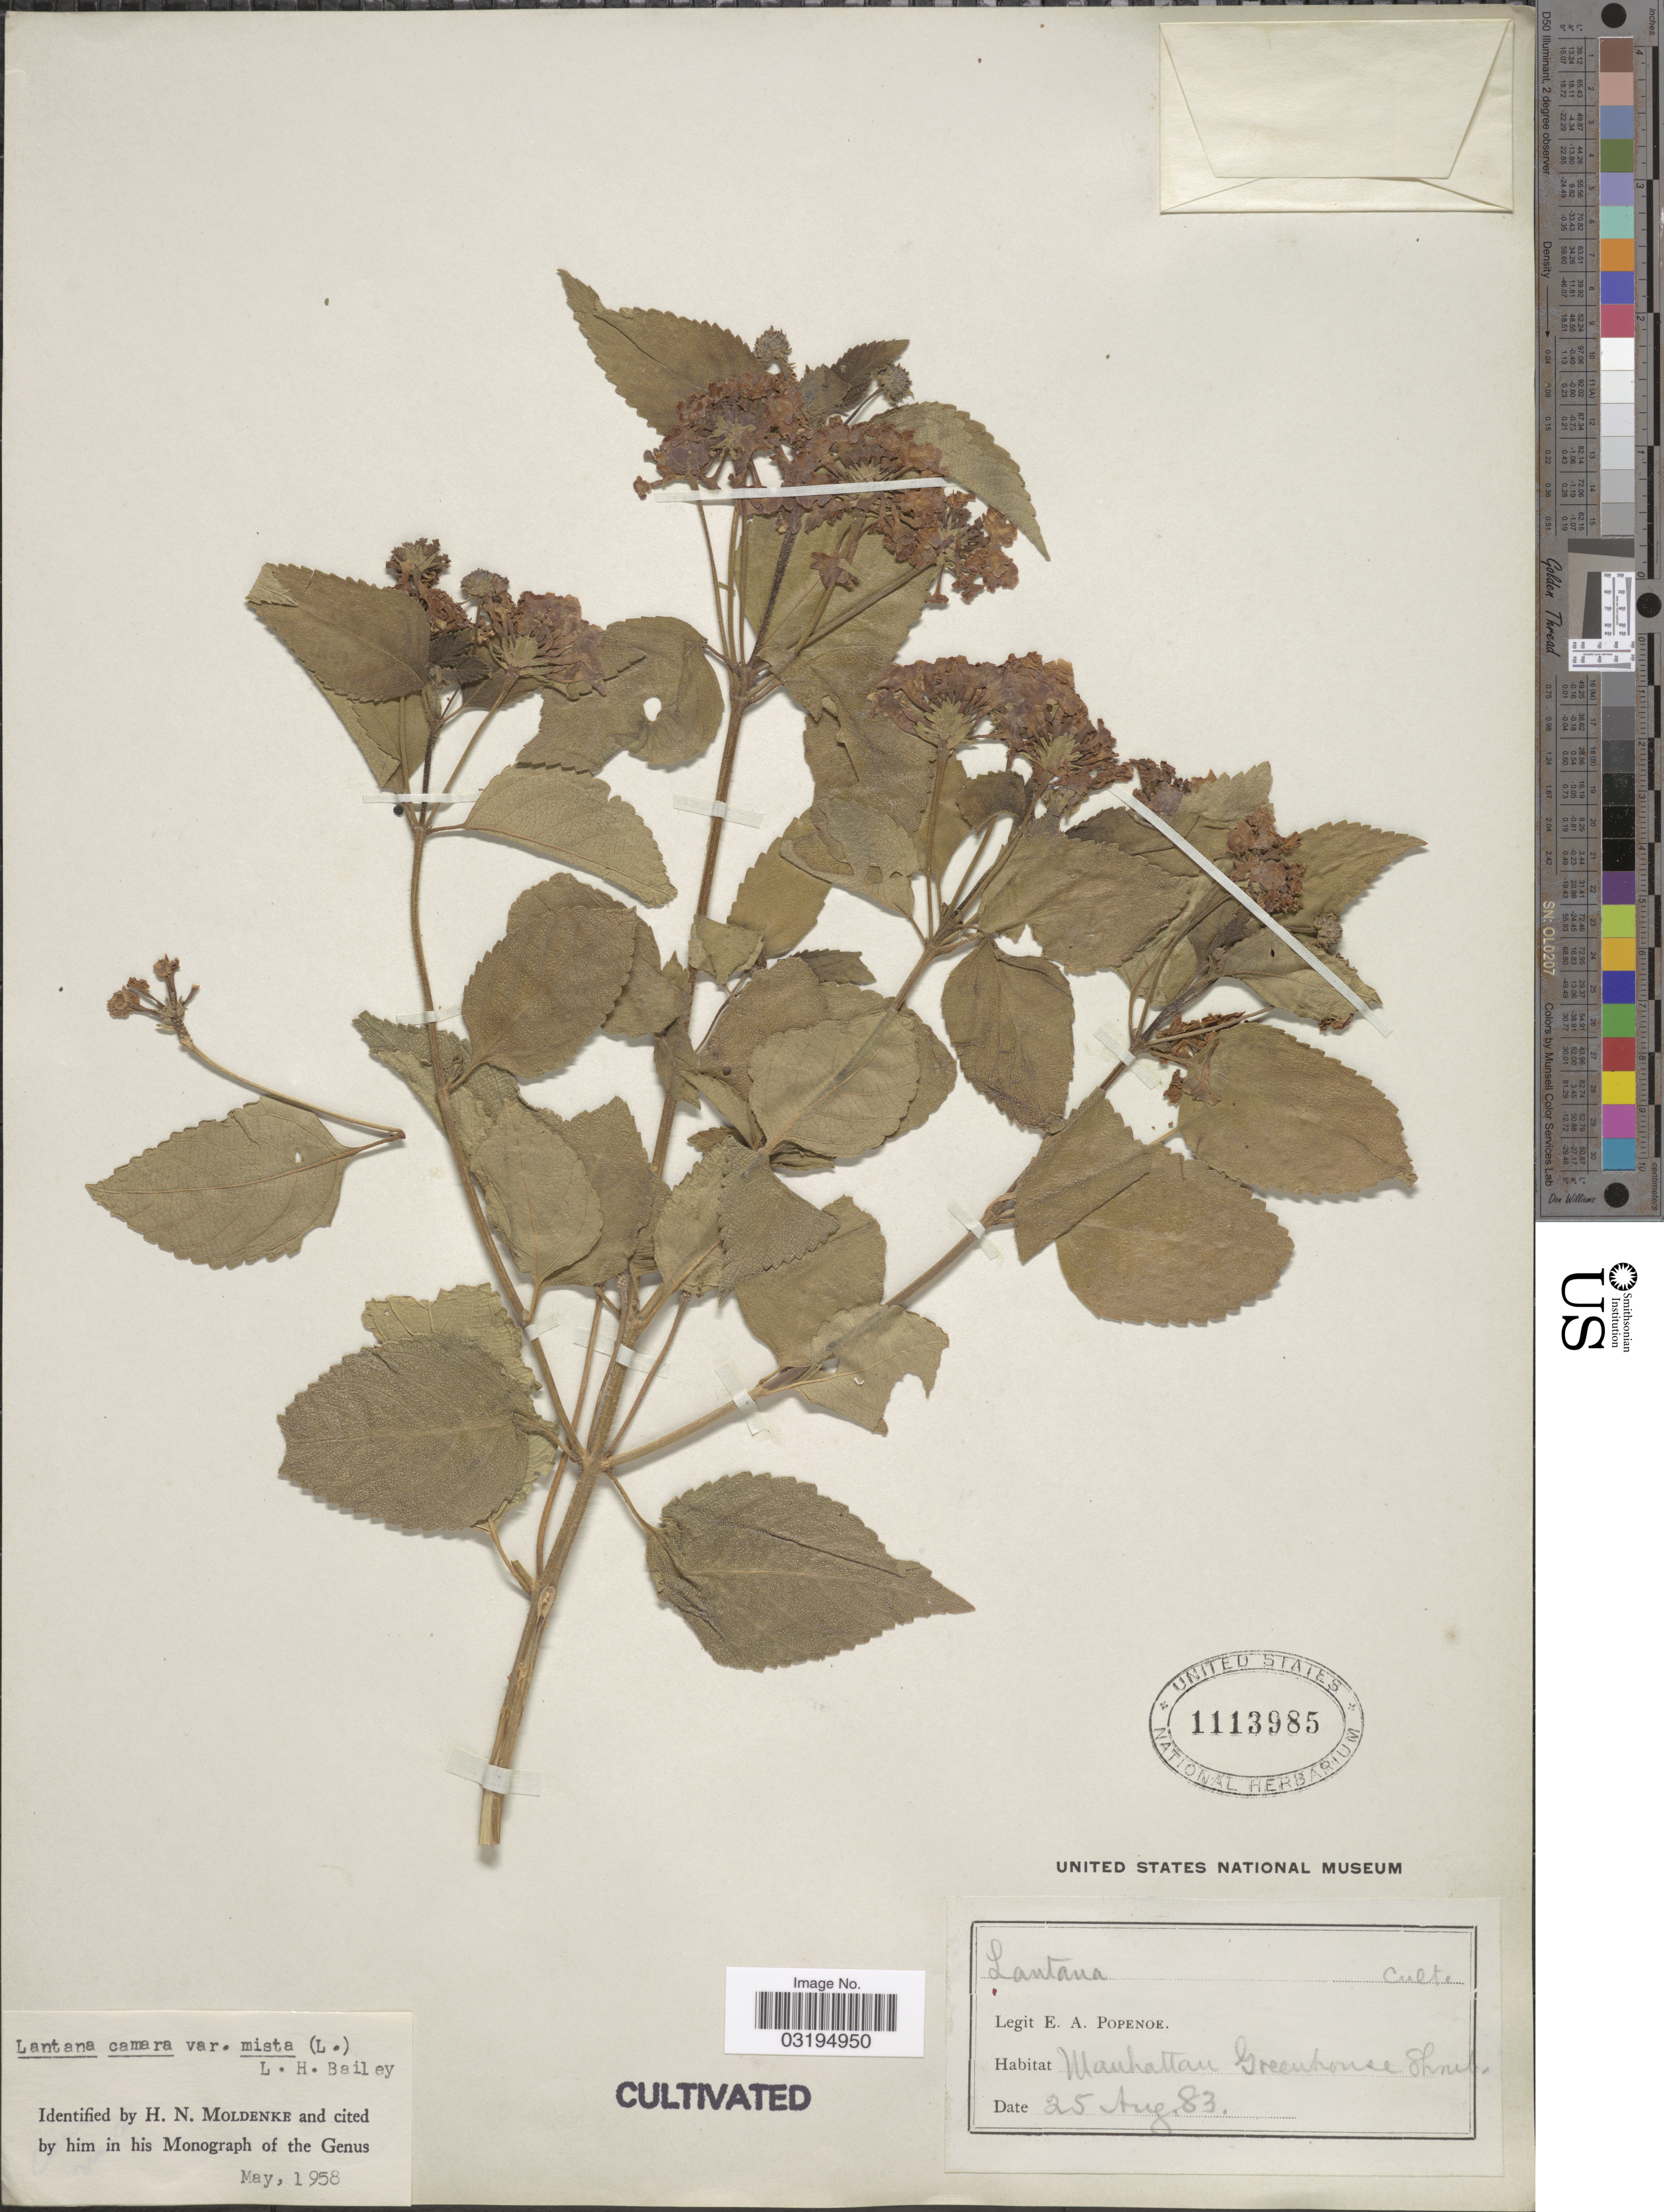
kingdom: Plantae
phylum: Tracheophyta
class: Magnoliopsida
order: Lamiales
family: Verbenaceae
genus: Lantana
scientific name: Lantana camara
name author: L.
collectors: E. A. Popenoe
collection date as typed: Transcribed d/m/y: 25/8/83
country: United States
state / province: Kansas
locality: Manhattan Greenhouse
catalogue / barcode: US 1113985